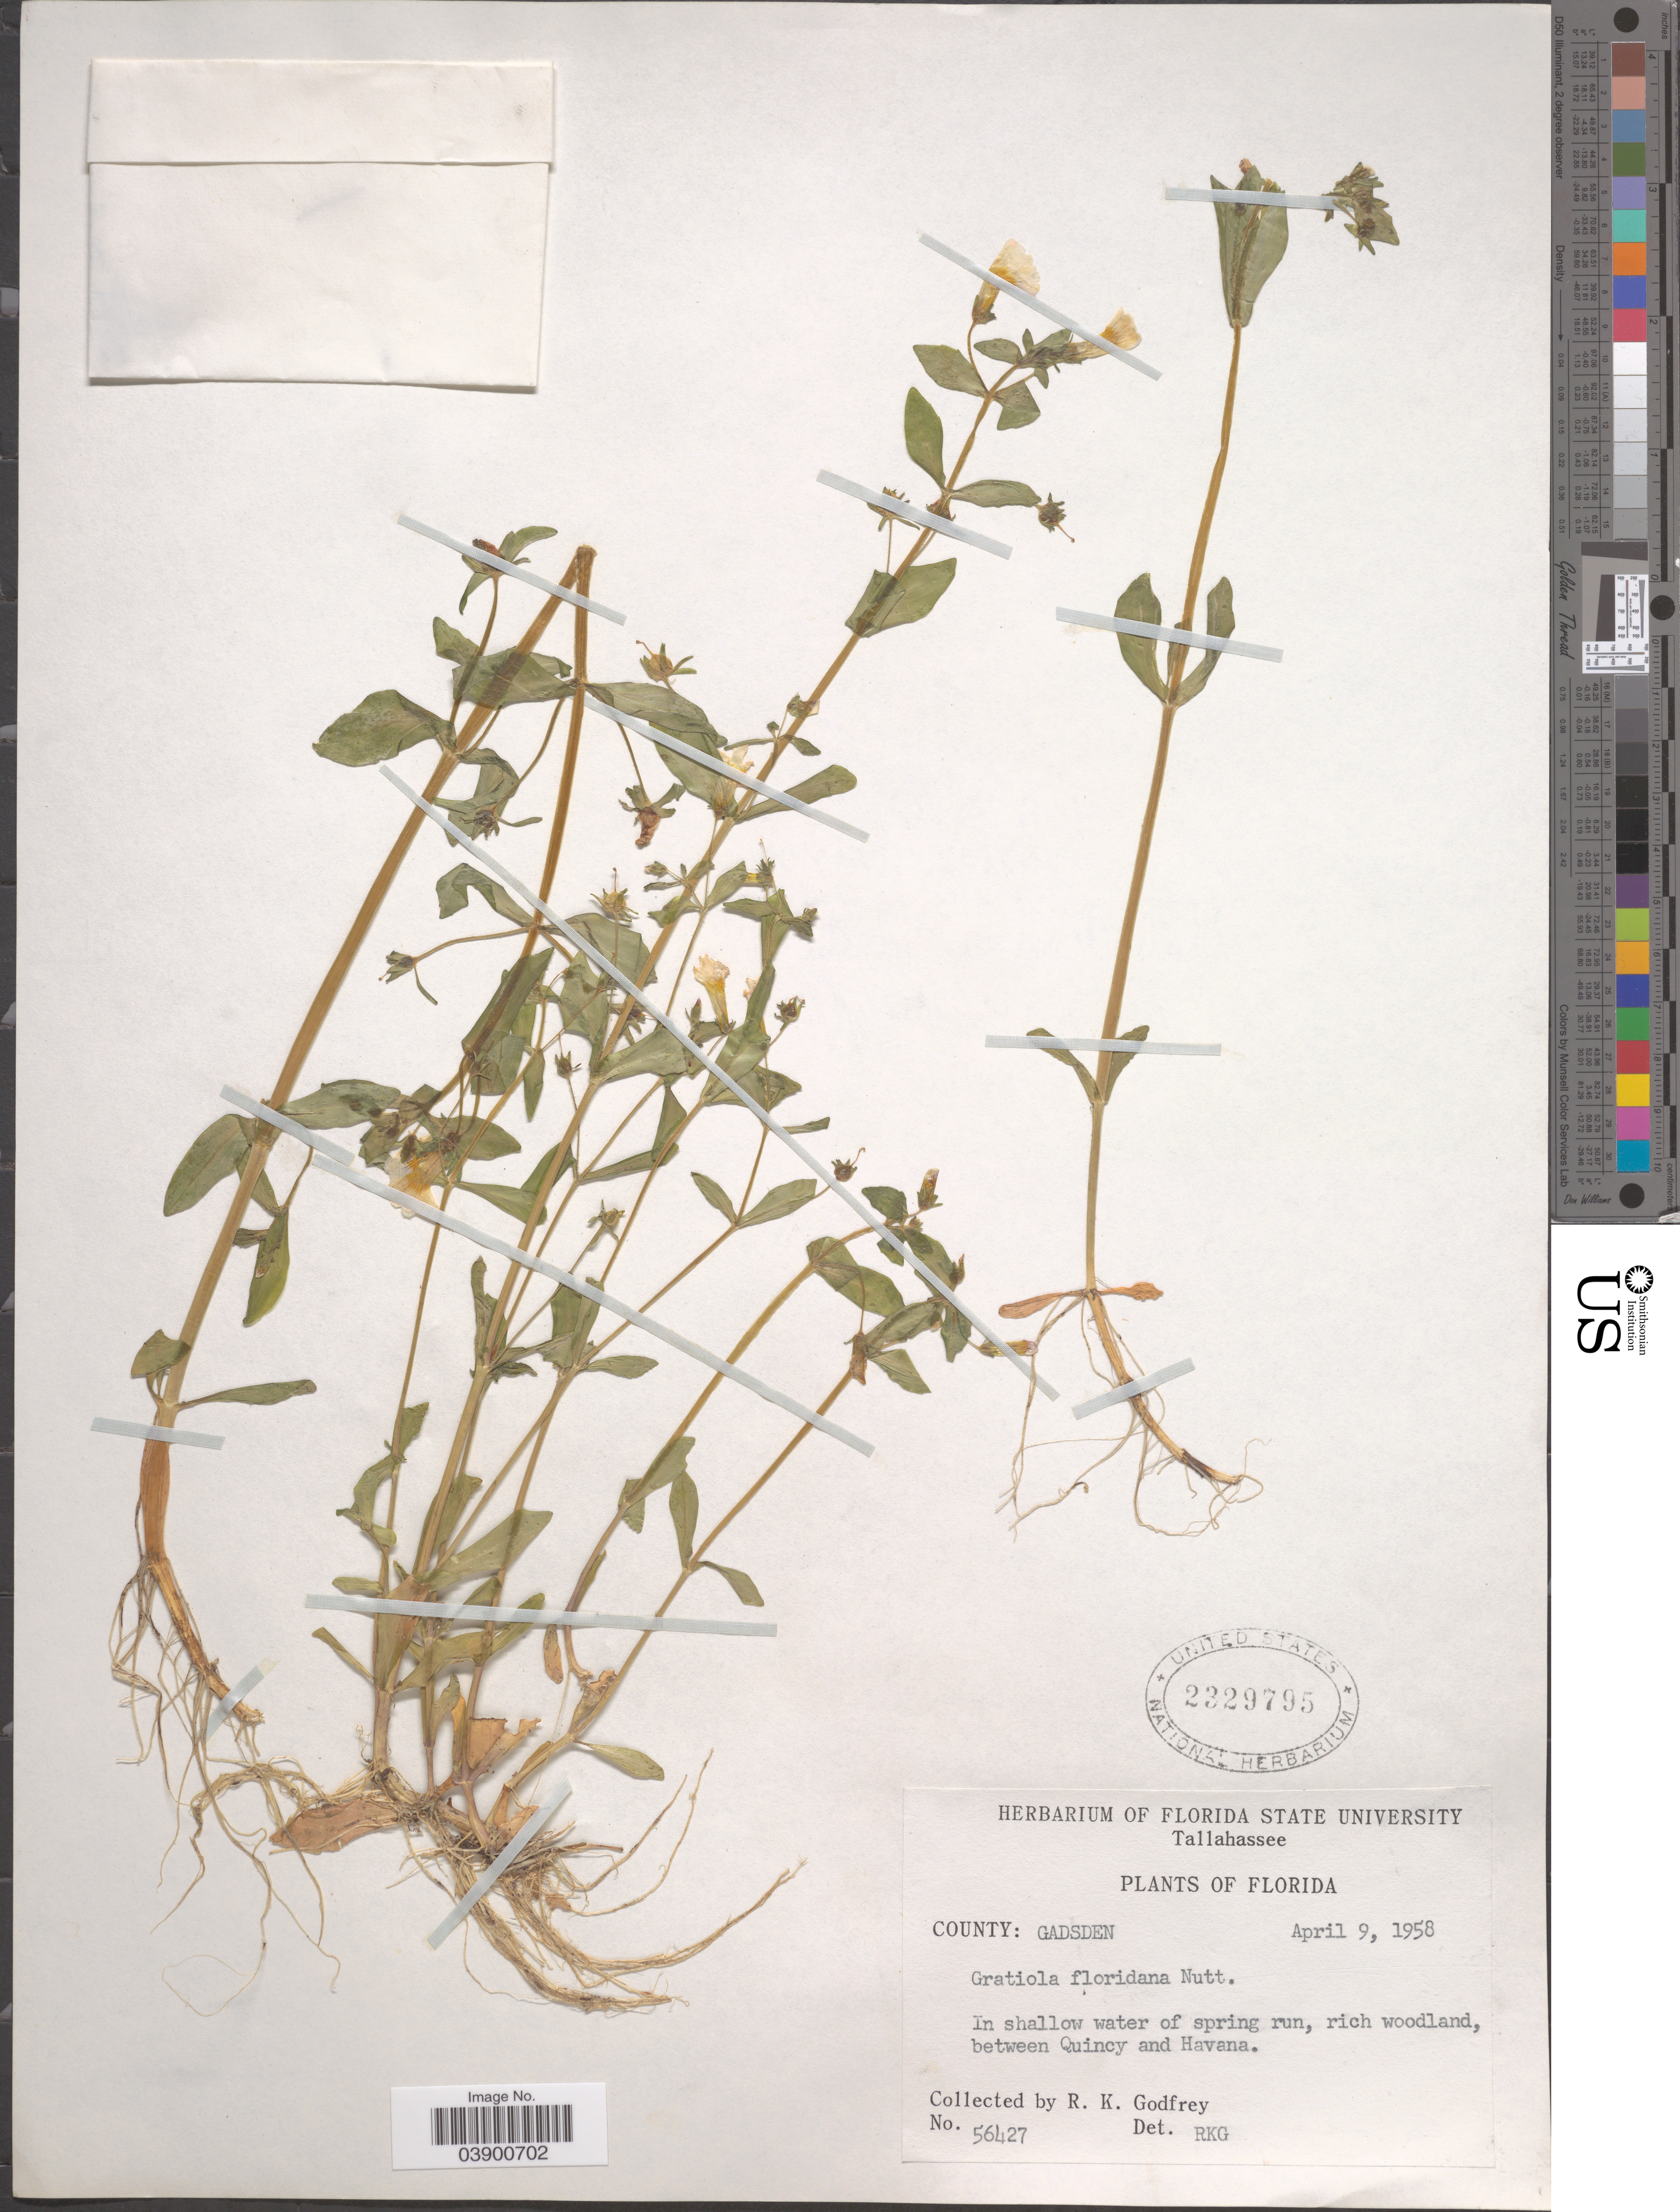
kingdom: Plantae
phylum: Tracheophyta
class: Magnoliopsida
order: Lamiales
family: Plantaginaceae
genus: Gratiola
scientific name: Gratiola floridana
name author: Nutt.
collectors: R. K. Godfrey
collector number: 56427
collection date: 1958-04-09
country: United States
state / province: Florida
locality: County: Gadsden. Between Quincy and Havana.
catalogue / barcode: US 2329795